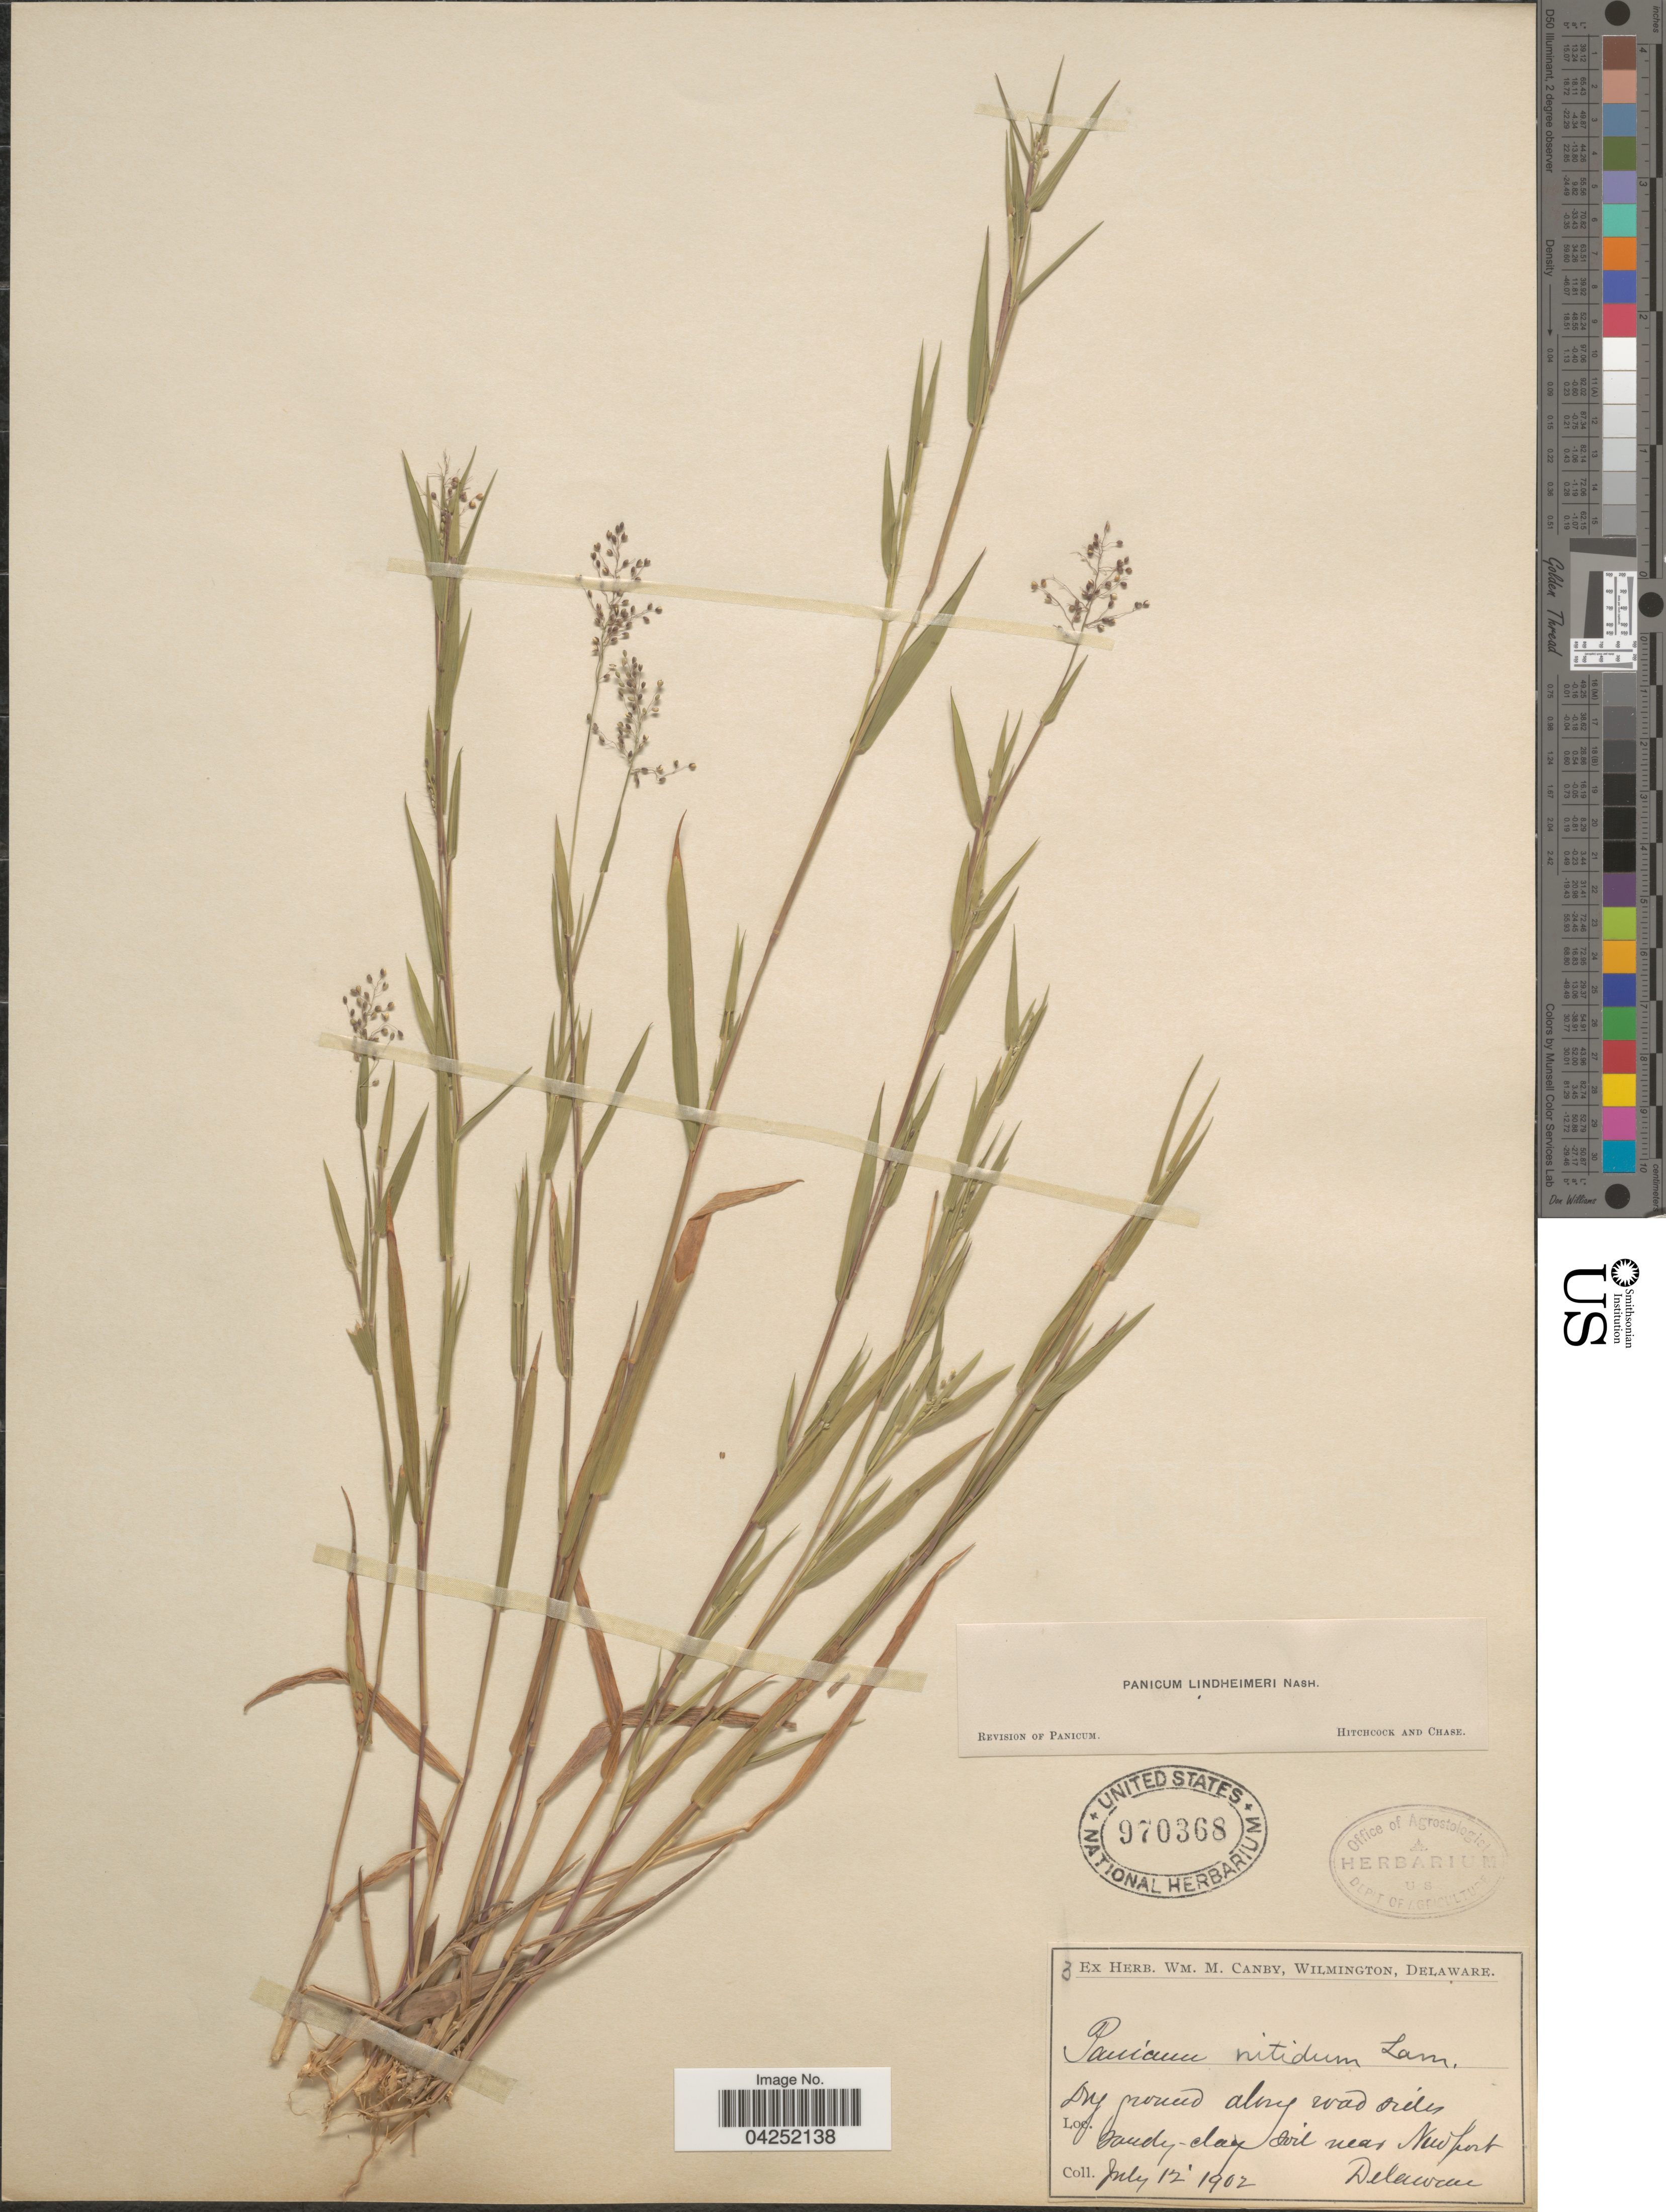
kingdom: Plantae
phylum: Tracheophyta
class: Liliopsida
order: Poales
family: Poaceae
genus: Dichanthelium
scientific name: Dichanthelium acuminatum var. lindheimeri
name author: (Nash) Gould & C.A. Clark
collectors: ex herb. W.M. Canby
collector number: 3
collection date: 1902-07-12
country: United States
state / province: Delaware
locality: Sandy-clay soil near Newport.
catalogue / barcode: US 970368